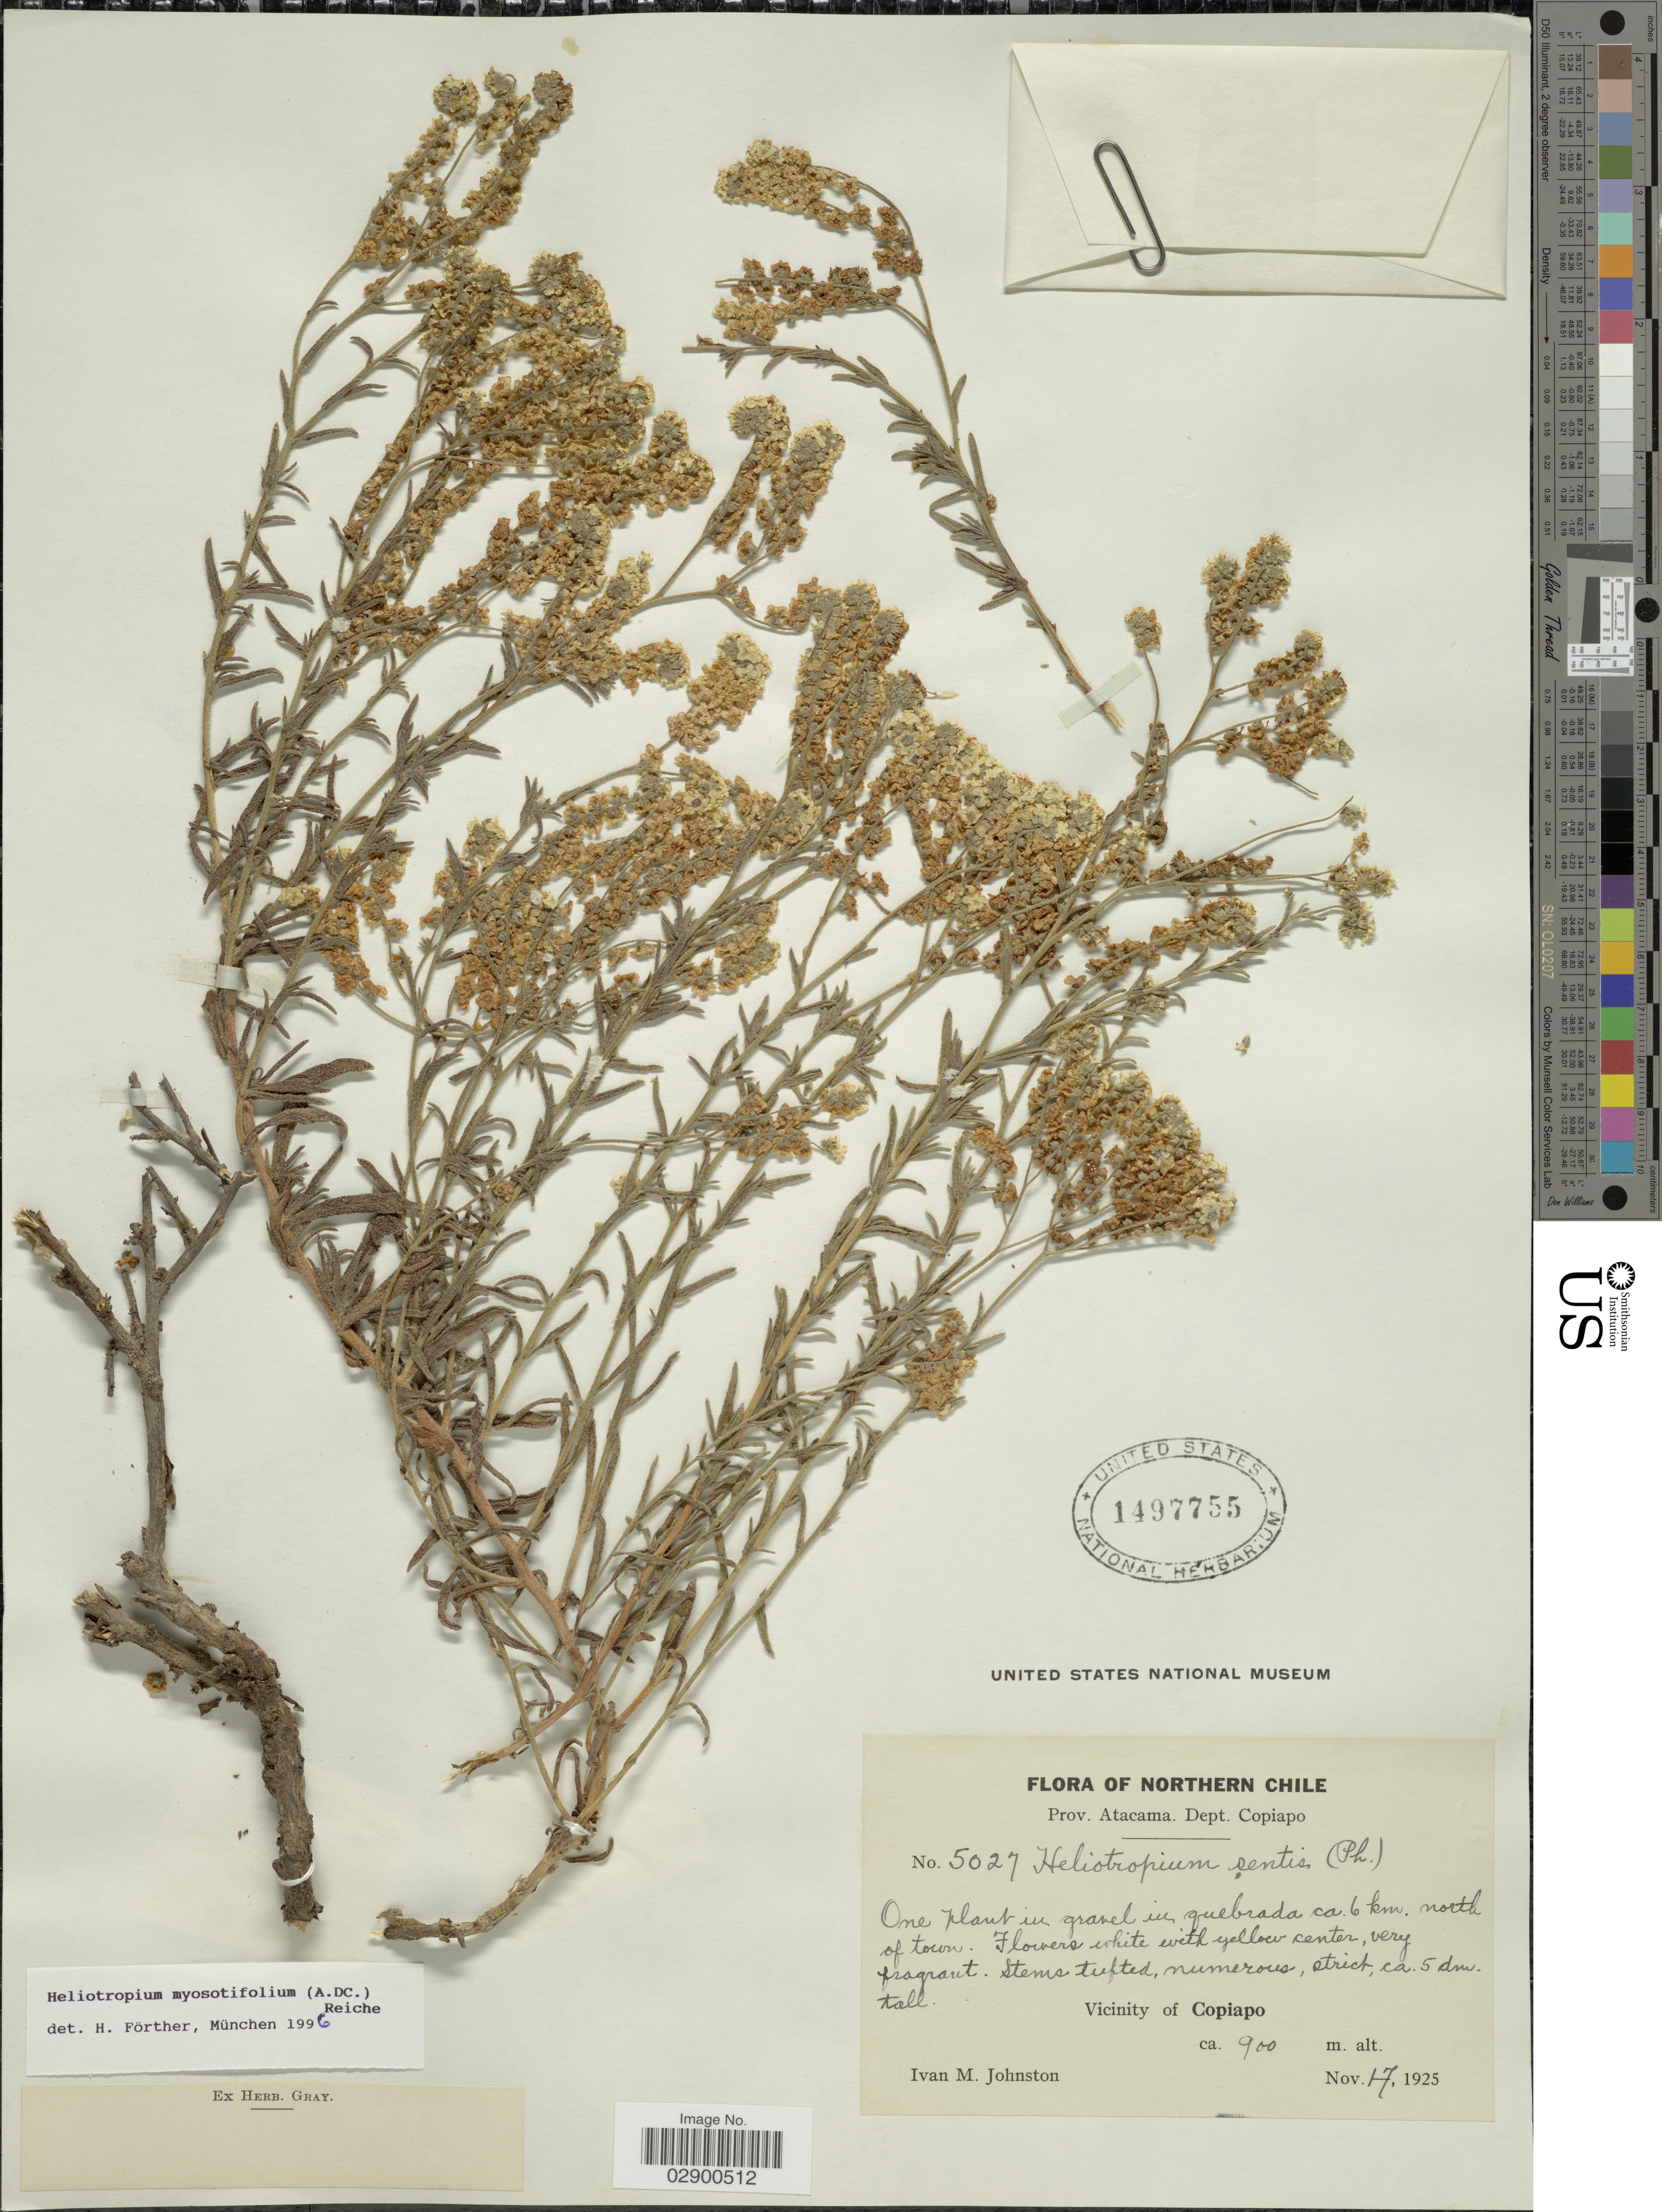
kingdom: Plantae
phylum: Tracheophyta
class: Magnoliopsida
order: Boraginales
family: Heliotropiaceae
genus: Heliotropium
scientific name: Heliotropium myosotifolium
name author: (A. DC.) Reiche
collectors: I.M. Johnston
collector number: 5027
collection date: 1925-11-17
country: Chile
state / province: Atacama (III)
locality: Northern Chile, Prov. Atacama, Dept. Copiapo, Vicinity of Copiapo.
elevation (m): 900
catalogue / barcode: US 1497755